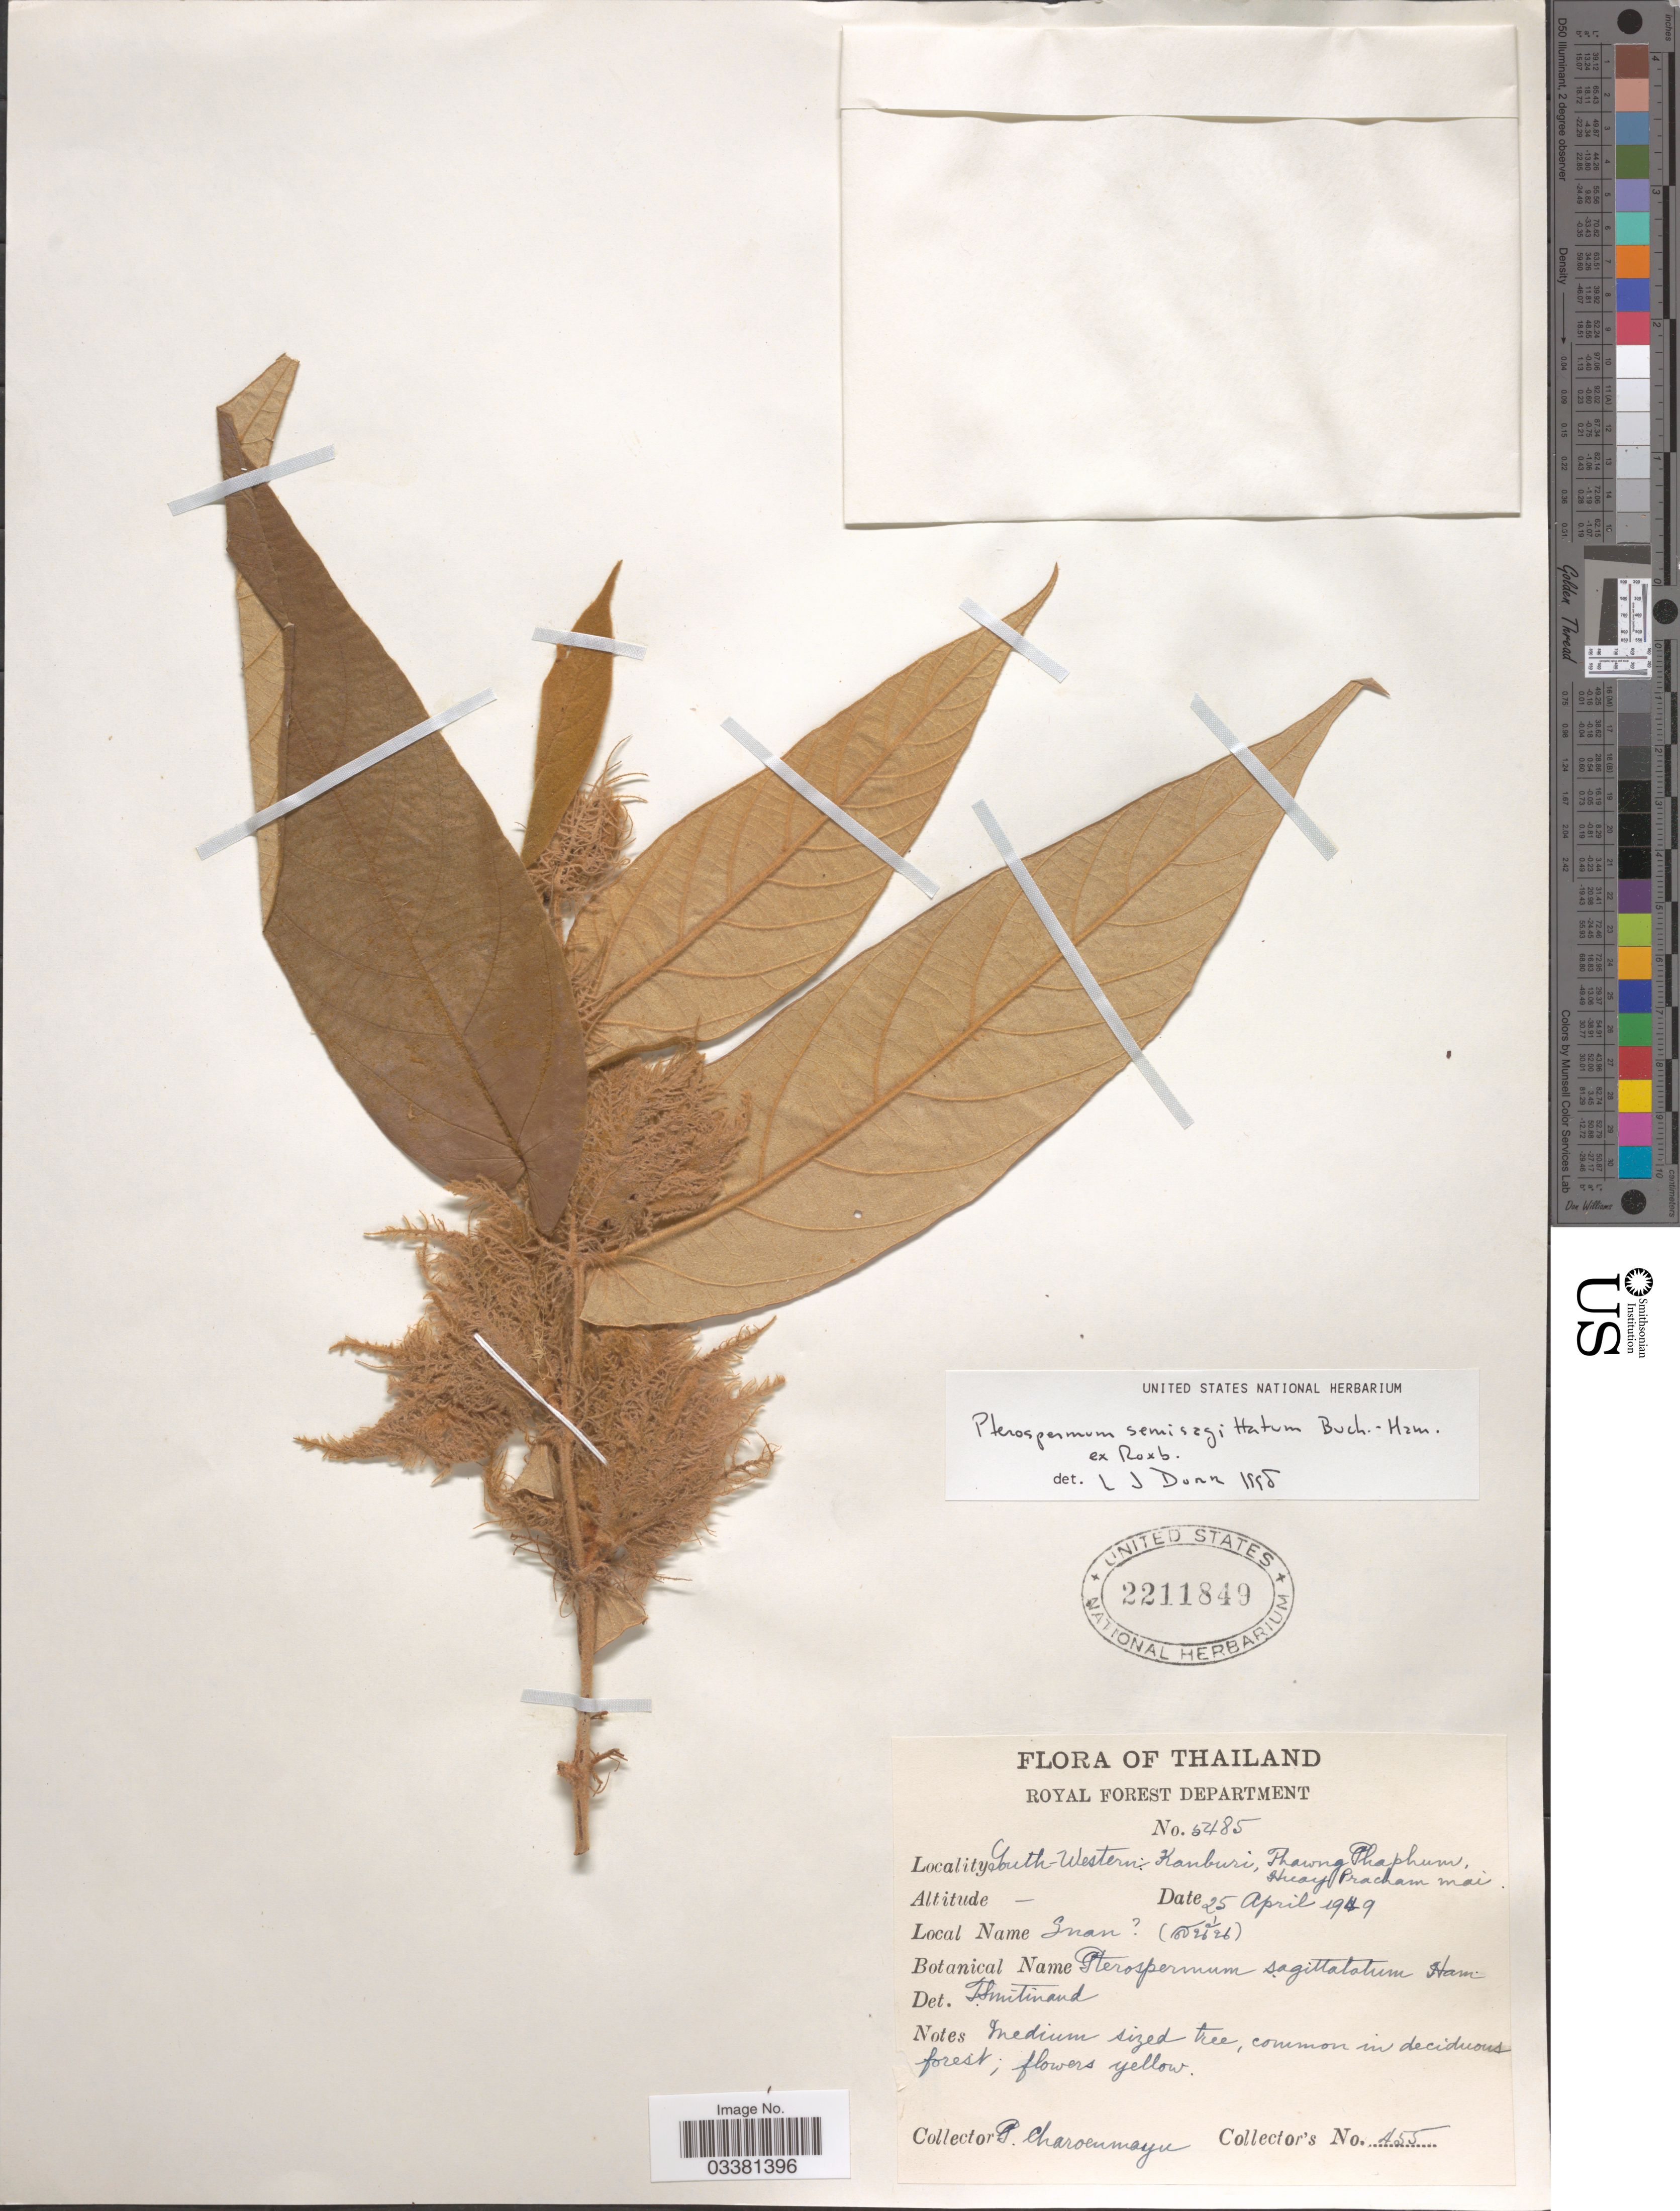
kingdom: Plantae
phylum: Tracheophyta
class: Magnoliopsida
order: Malvales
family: Malvaceae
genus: Pterospermum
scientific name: Pterospermum semisagittatum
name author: Buch.-Ham. & Roxb.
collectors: P. Charoenmaya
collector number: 455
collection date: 1949-04-25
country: Thailand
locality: South-Western: Kanburi, Thawng [interpreted] Chaphum [interpreted], Huay Pracham mai.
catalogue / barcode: US 2211849